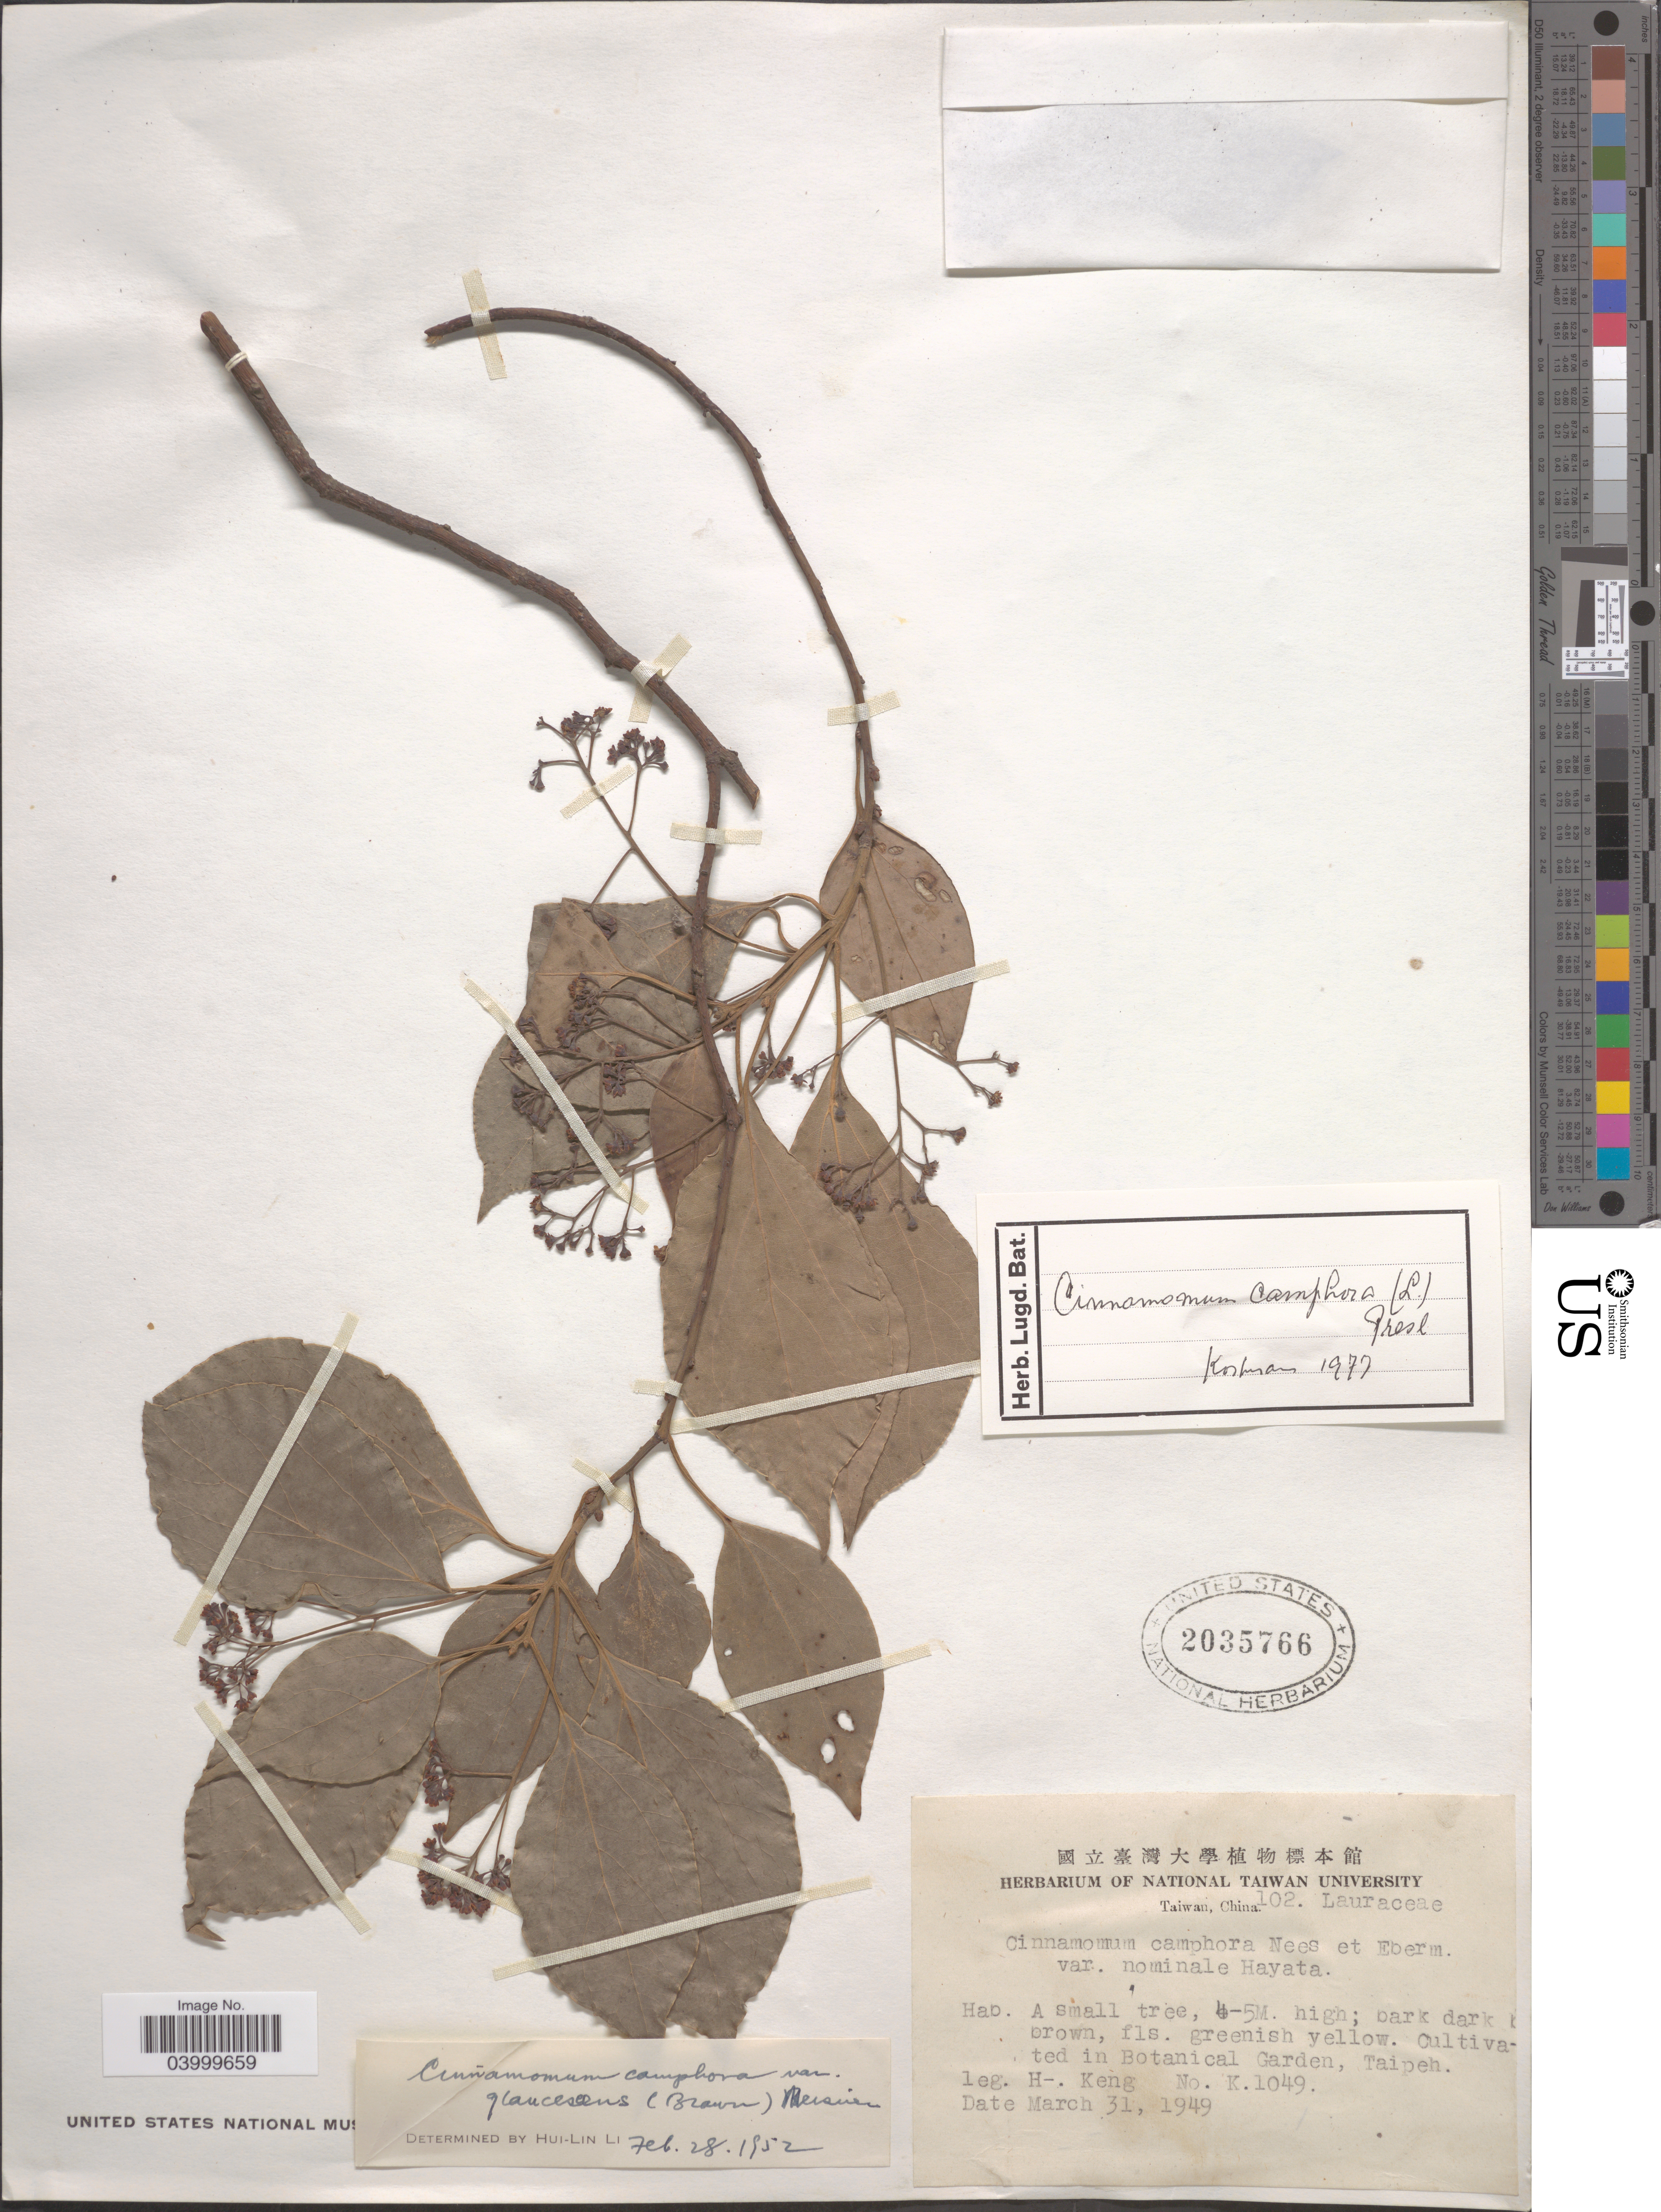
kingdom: Plantae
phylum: Tracheophyta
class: Magnoliopsida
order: Laurales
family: Lauraceae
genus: Cinnamomum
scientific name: Cinnamomum camphora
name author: (L.) J. Presl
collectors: H. Keng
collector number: K1049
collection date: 1949-03-31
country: Taiwan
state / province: Taipei City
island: Taiwan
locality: Cultivated in Botanical Garden, Taipeh.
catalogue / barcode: US 2035766